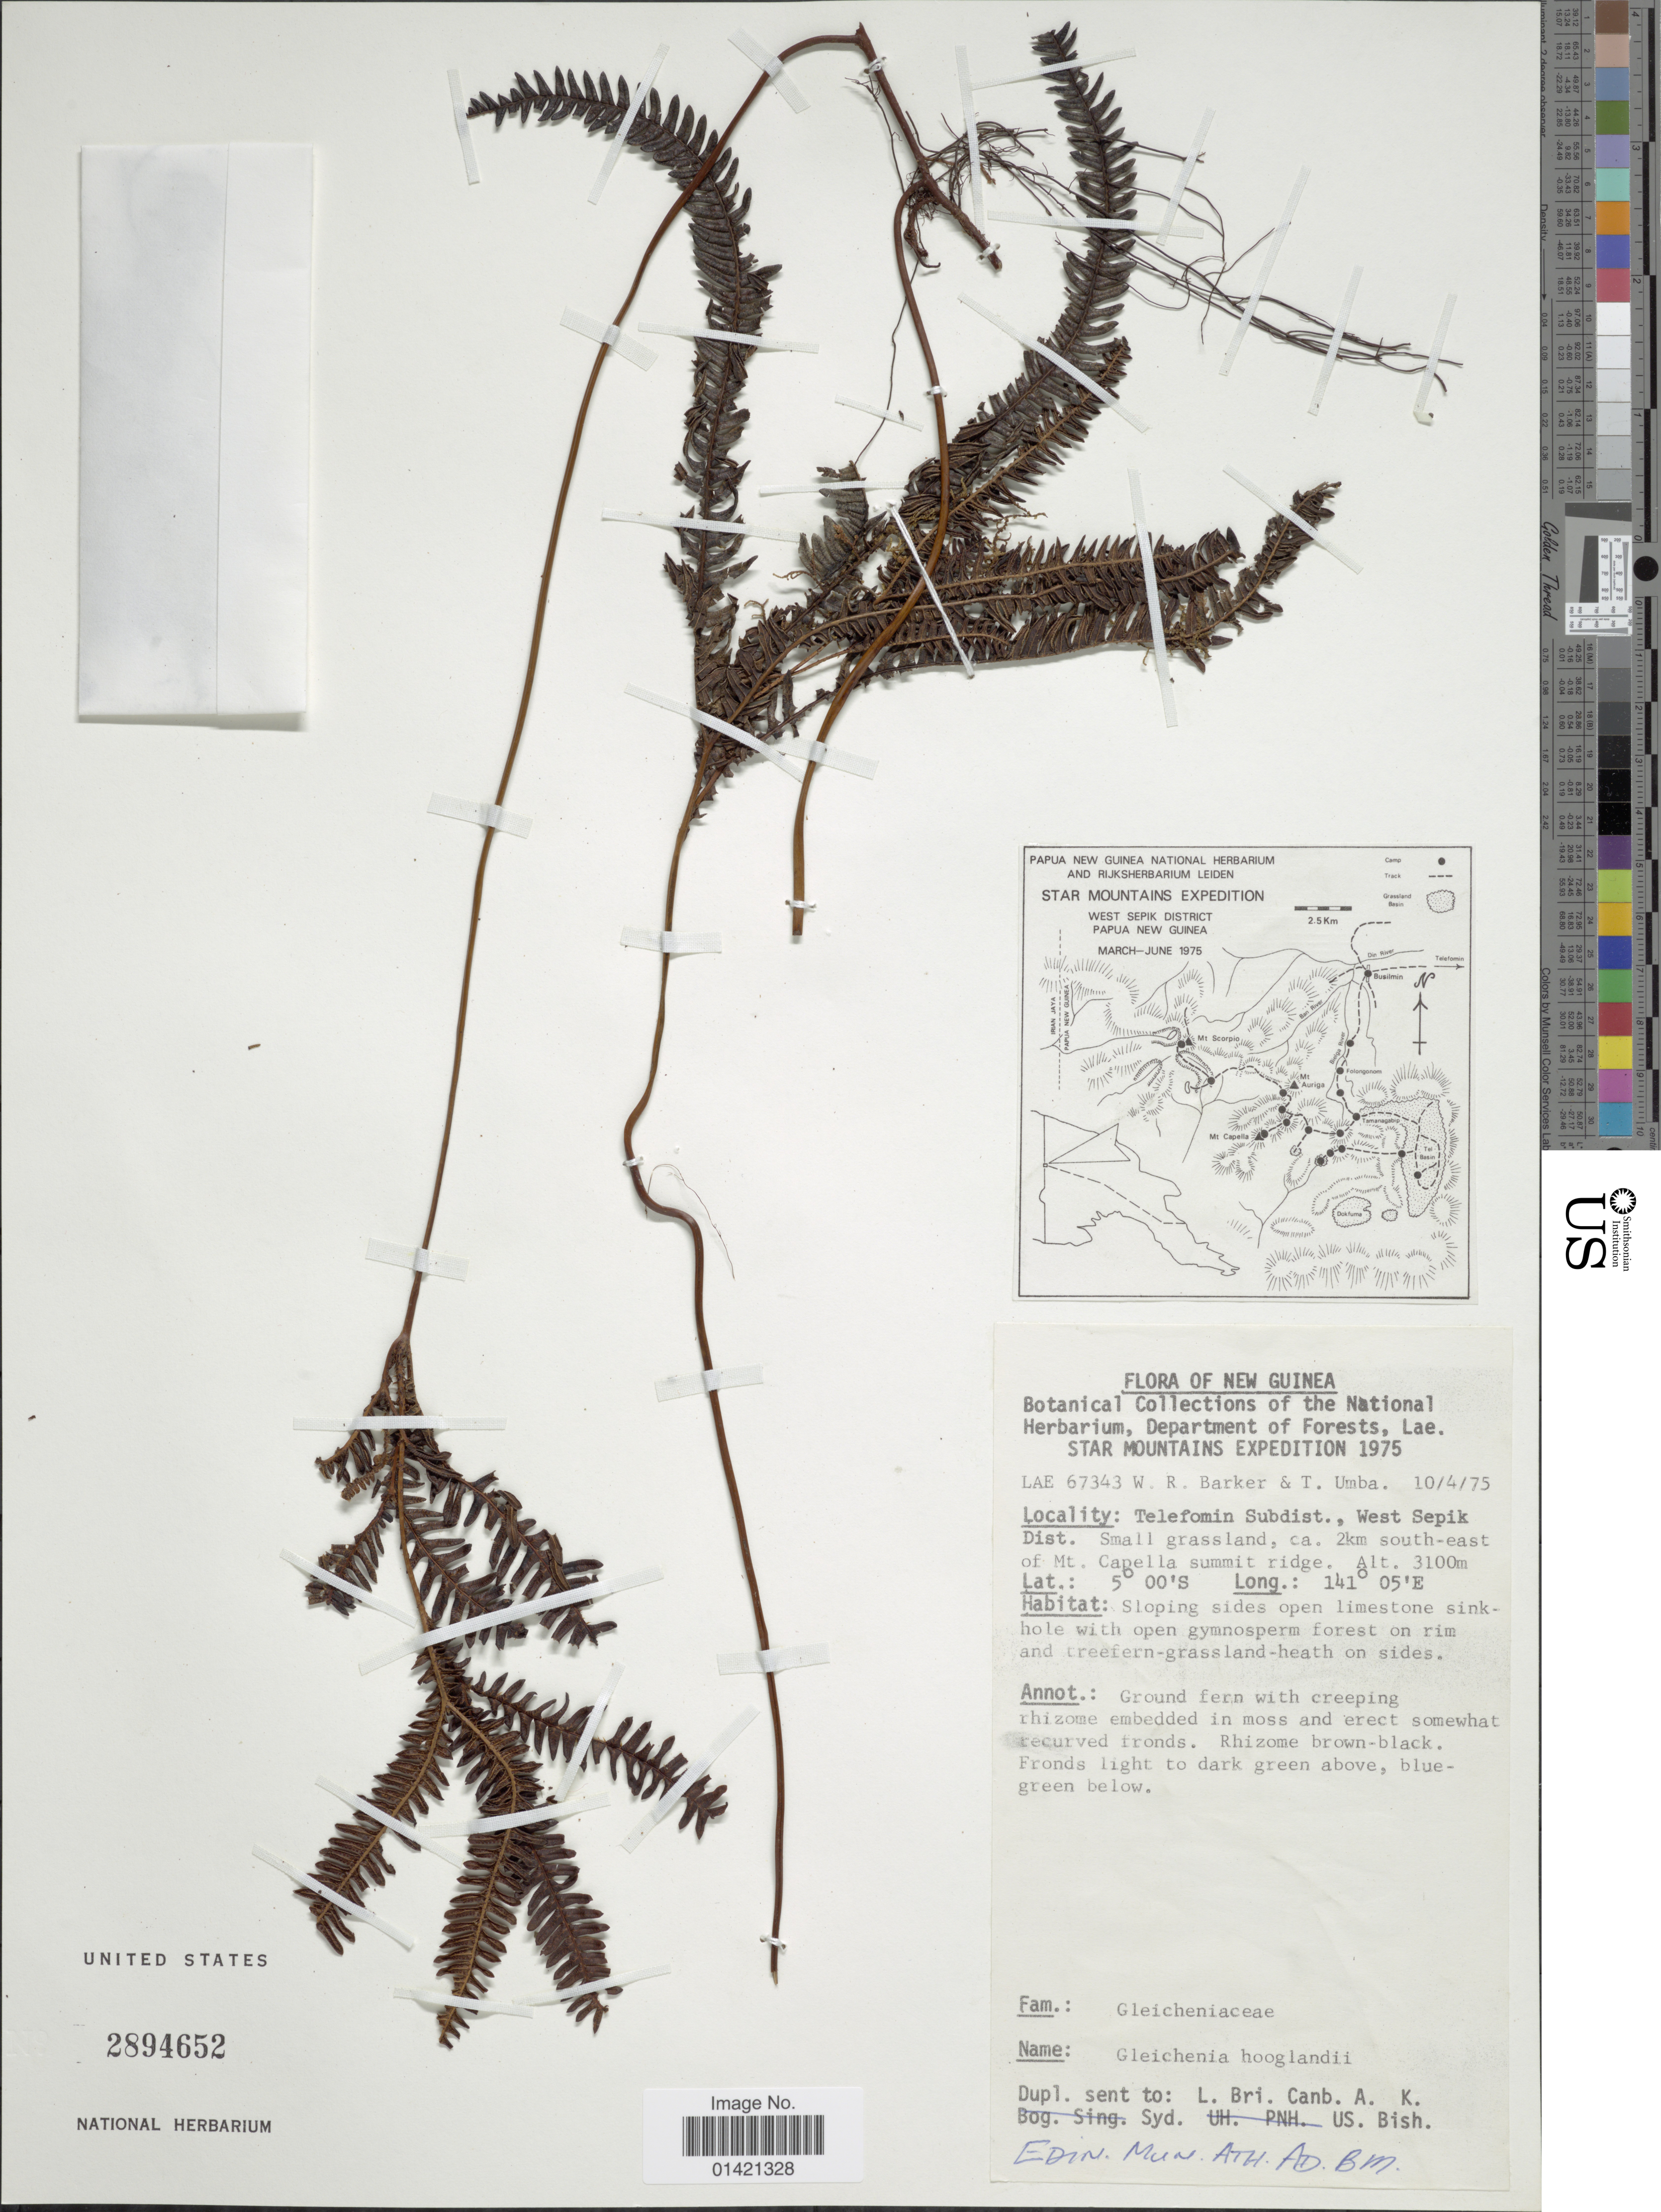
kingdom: Plantae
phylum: Tracheophyta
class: Polypodiopsida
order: Gleicheniales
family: Gleicheniaceae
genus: Gleichenia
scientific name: Gleichenia hooglandii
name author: Holttum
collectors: W. R. Barker & T. Umba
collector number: LAE 67343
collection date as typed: Transcribed d/m/y: 10/4/75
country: Papua New Guinea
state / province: Sandaun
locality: Star Mountains. West Sepik. Telefomin Subdist. small grassland, ca. 2 km south-east of Mt. Capella summit ridge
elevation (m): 3100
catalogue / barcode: US 2894652